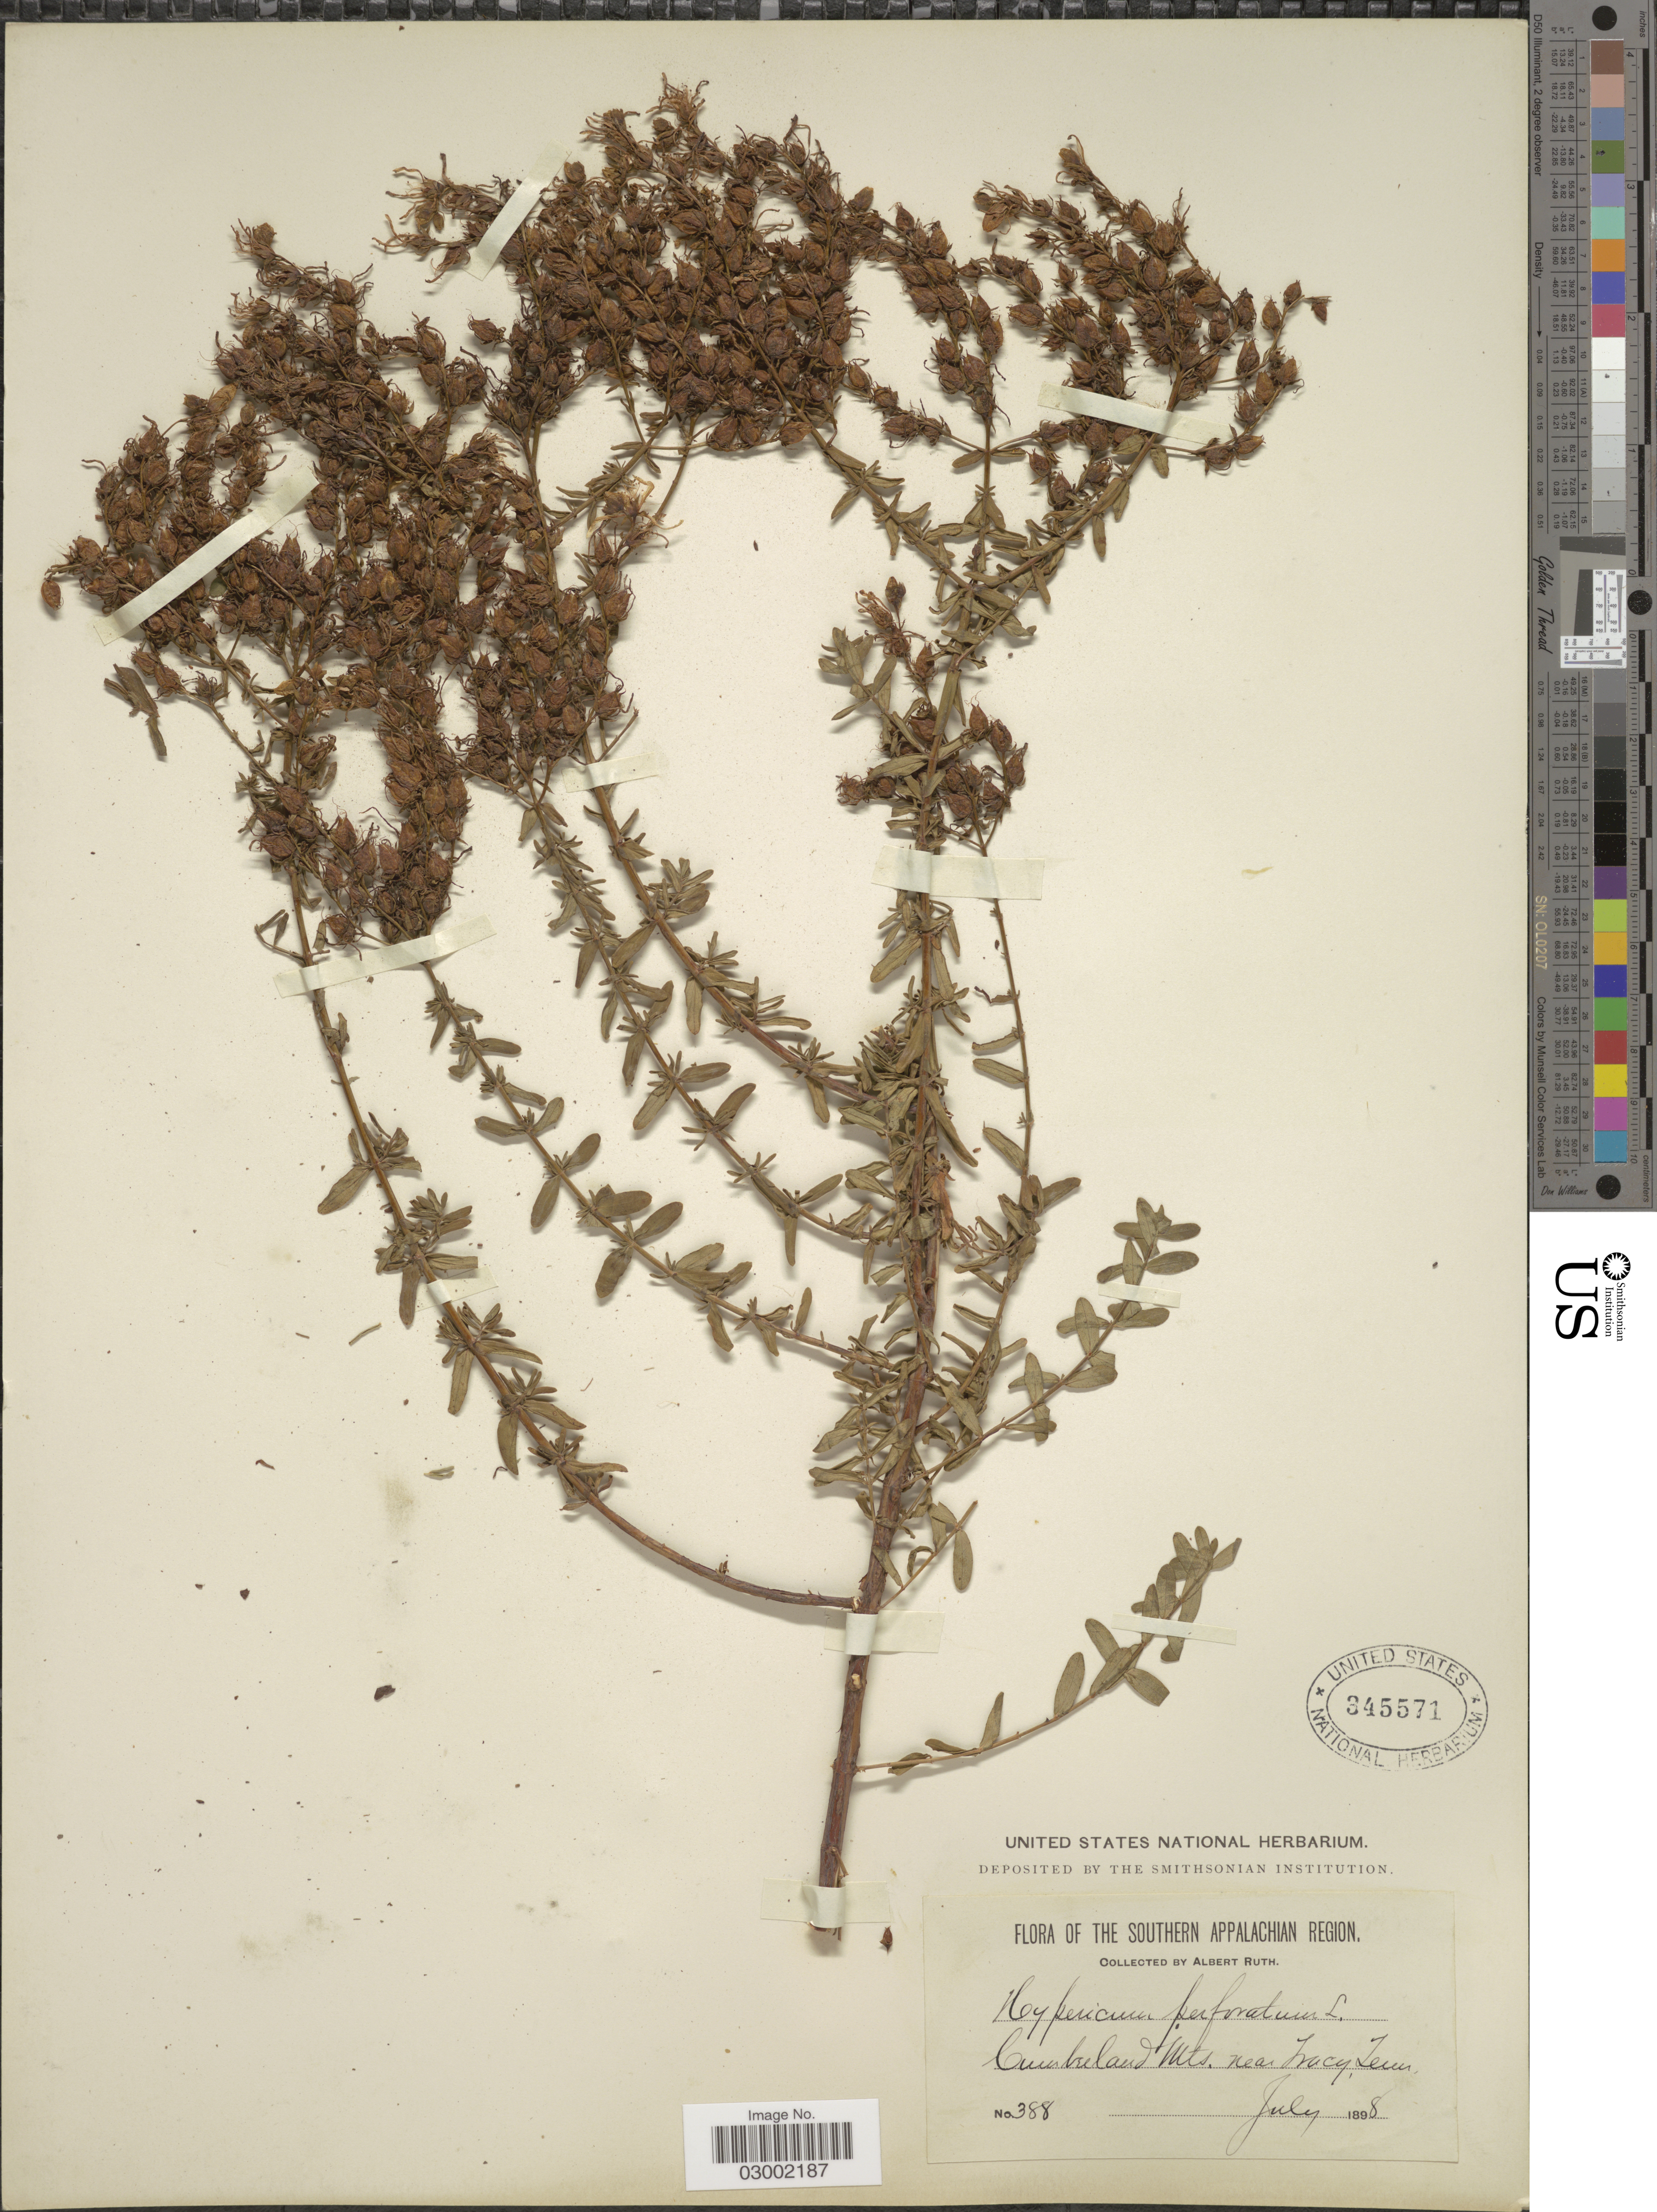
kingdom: Plantae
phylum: Tracheophyta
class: Magnoliopsida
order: Malpighiales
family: Hypericaceae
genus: Hypericum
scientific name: Hypericum perforatum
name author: L.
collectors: A. Ruth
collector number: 388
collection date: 1898-07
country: United States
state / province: Tennessee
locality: Southern Appalachian Region. Cumbreland Mts. near Tracy, Tenn.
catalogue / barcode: US 345571